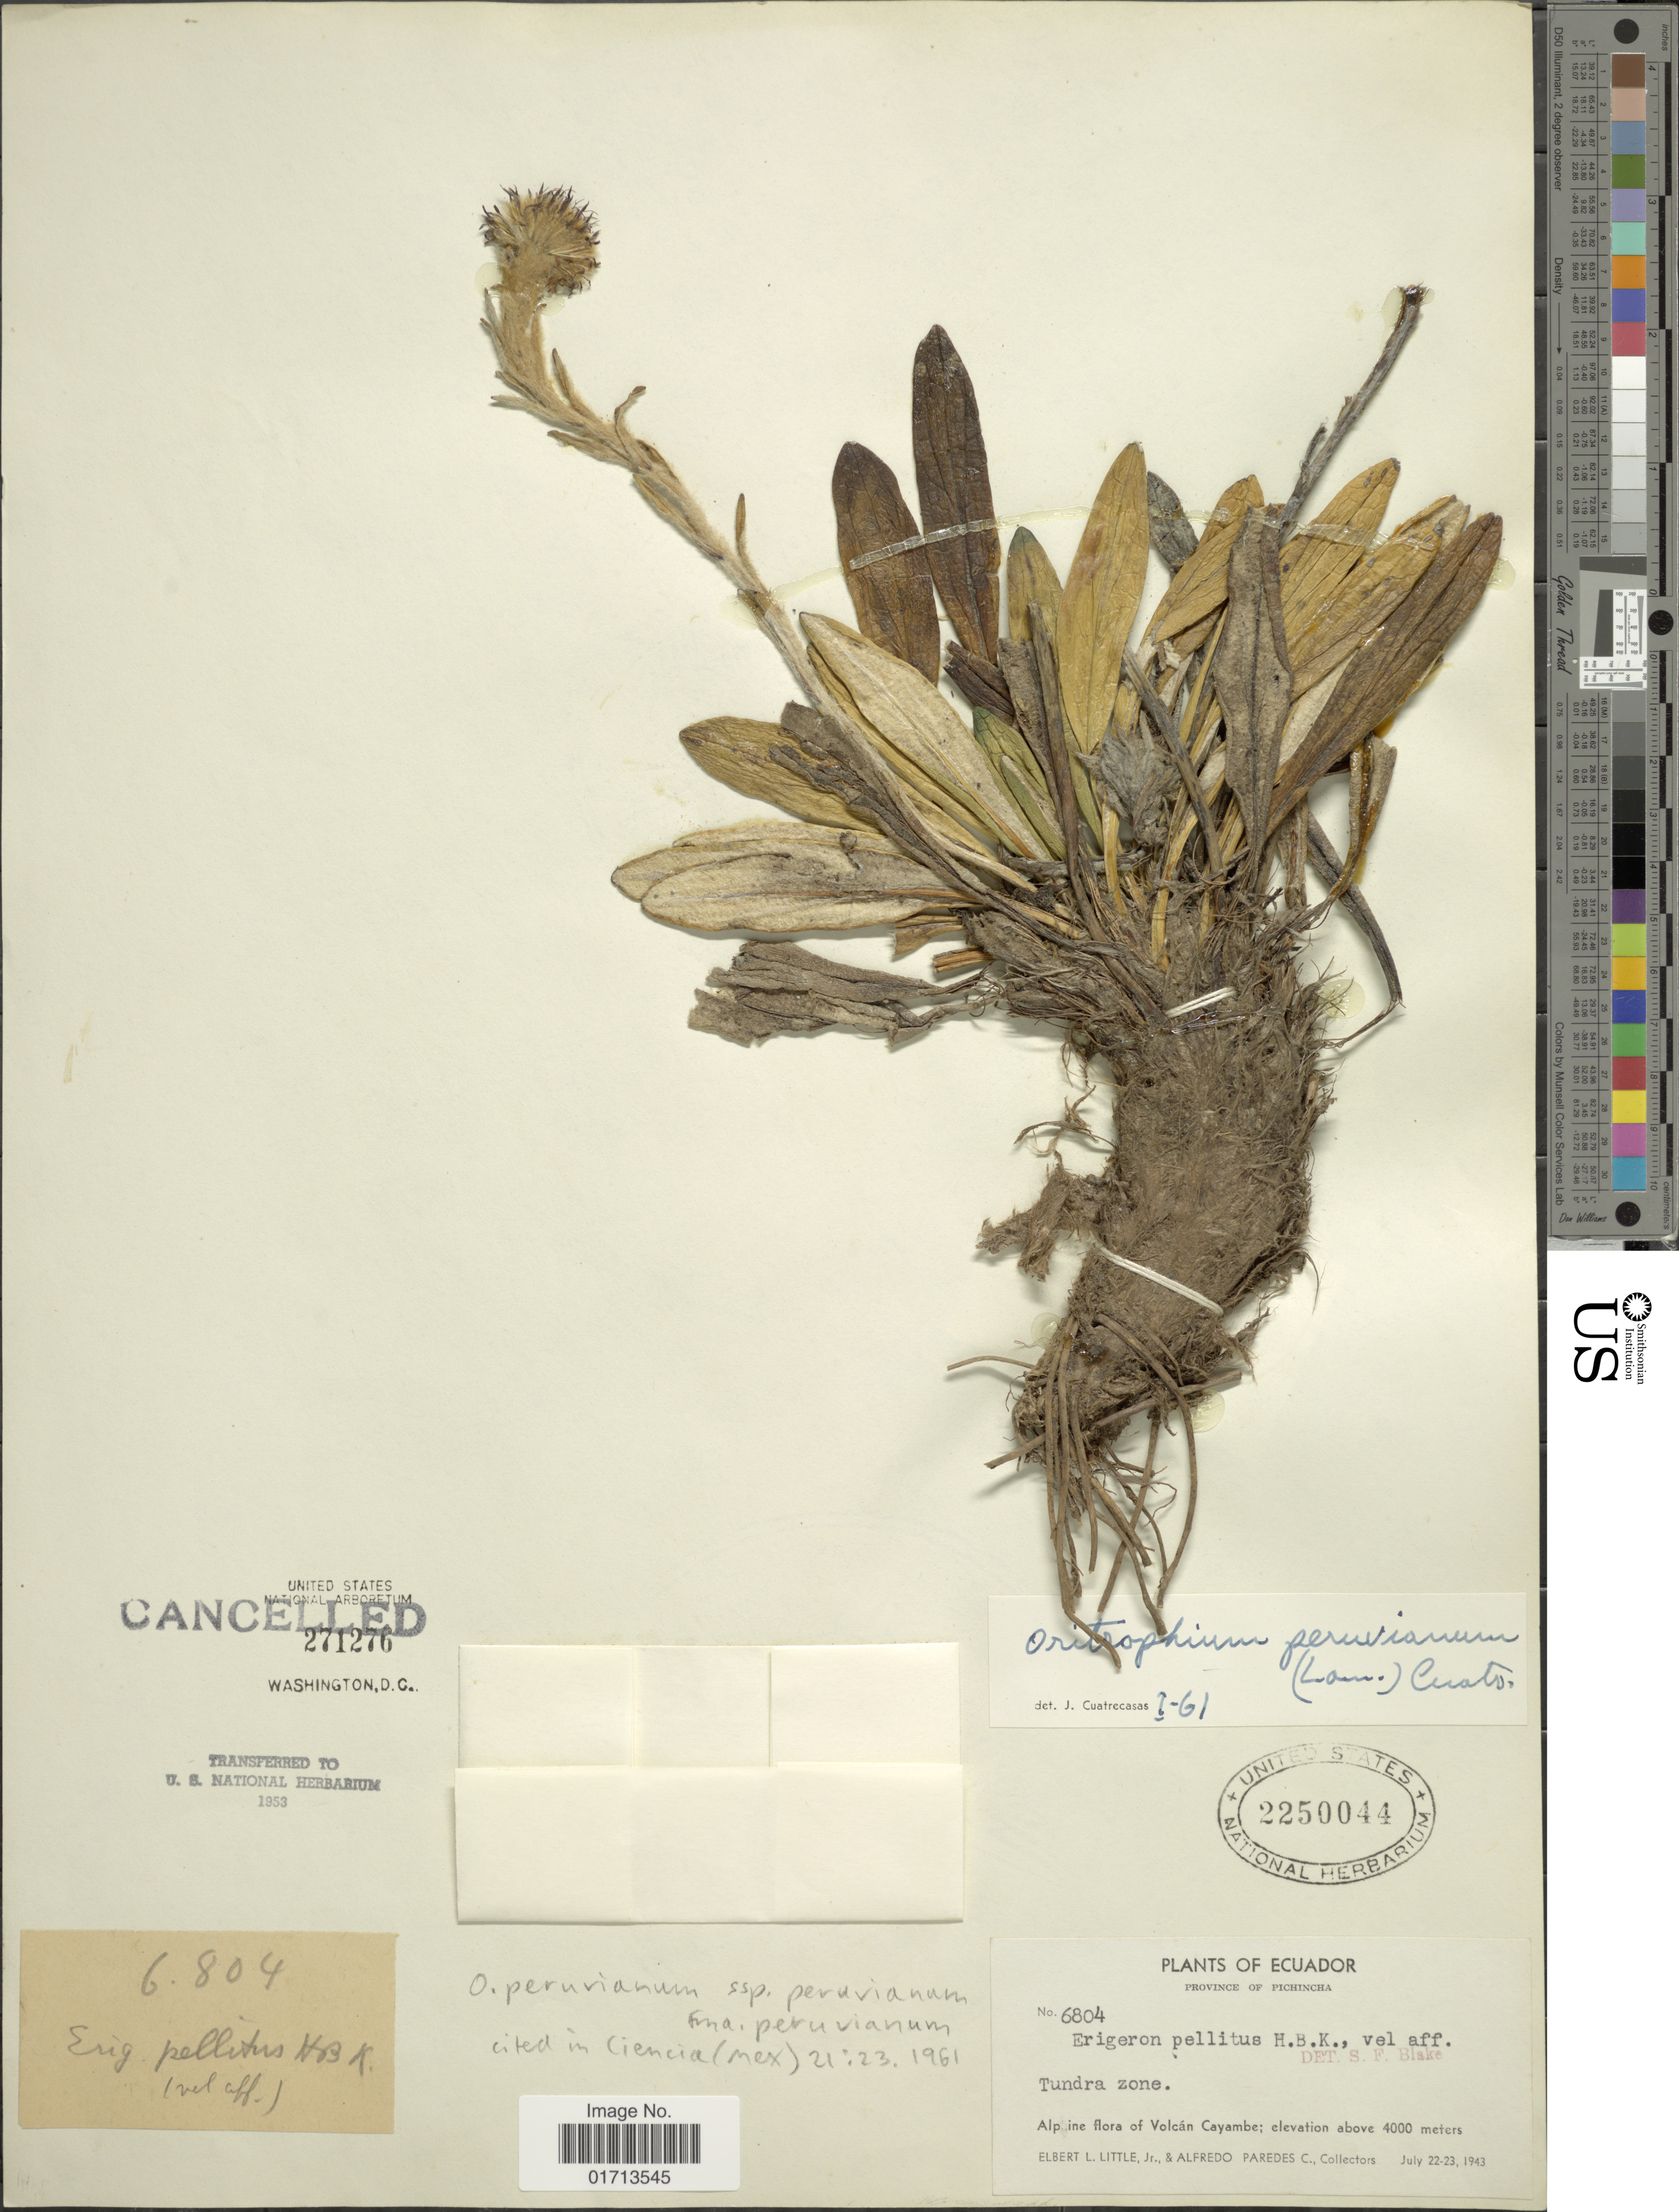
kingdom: Plantae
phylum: Tracheophyta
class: Magnoliopsida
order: Asterales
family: Asteraceae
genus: Oritrophium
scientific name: Oritrophium peruvianum f. peruvianum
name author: (Lam.) Cuatrec.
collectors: E. L. Little & A. Paredes C.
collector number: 6804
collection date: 1943-07-22/1943-07-23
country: Ecuador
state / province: Pichincha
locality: Tundra zone, alpine flora of Volcan Cayambe.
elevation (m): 4000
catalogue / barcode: US 2250044